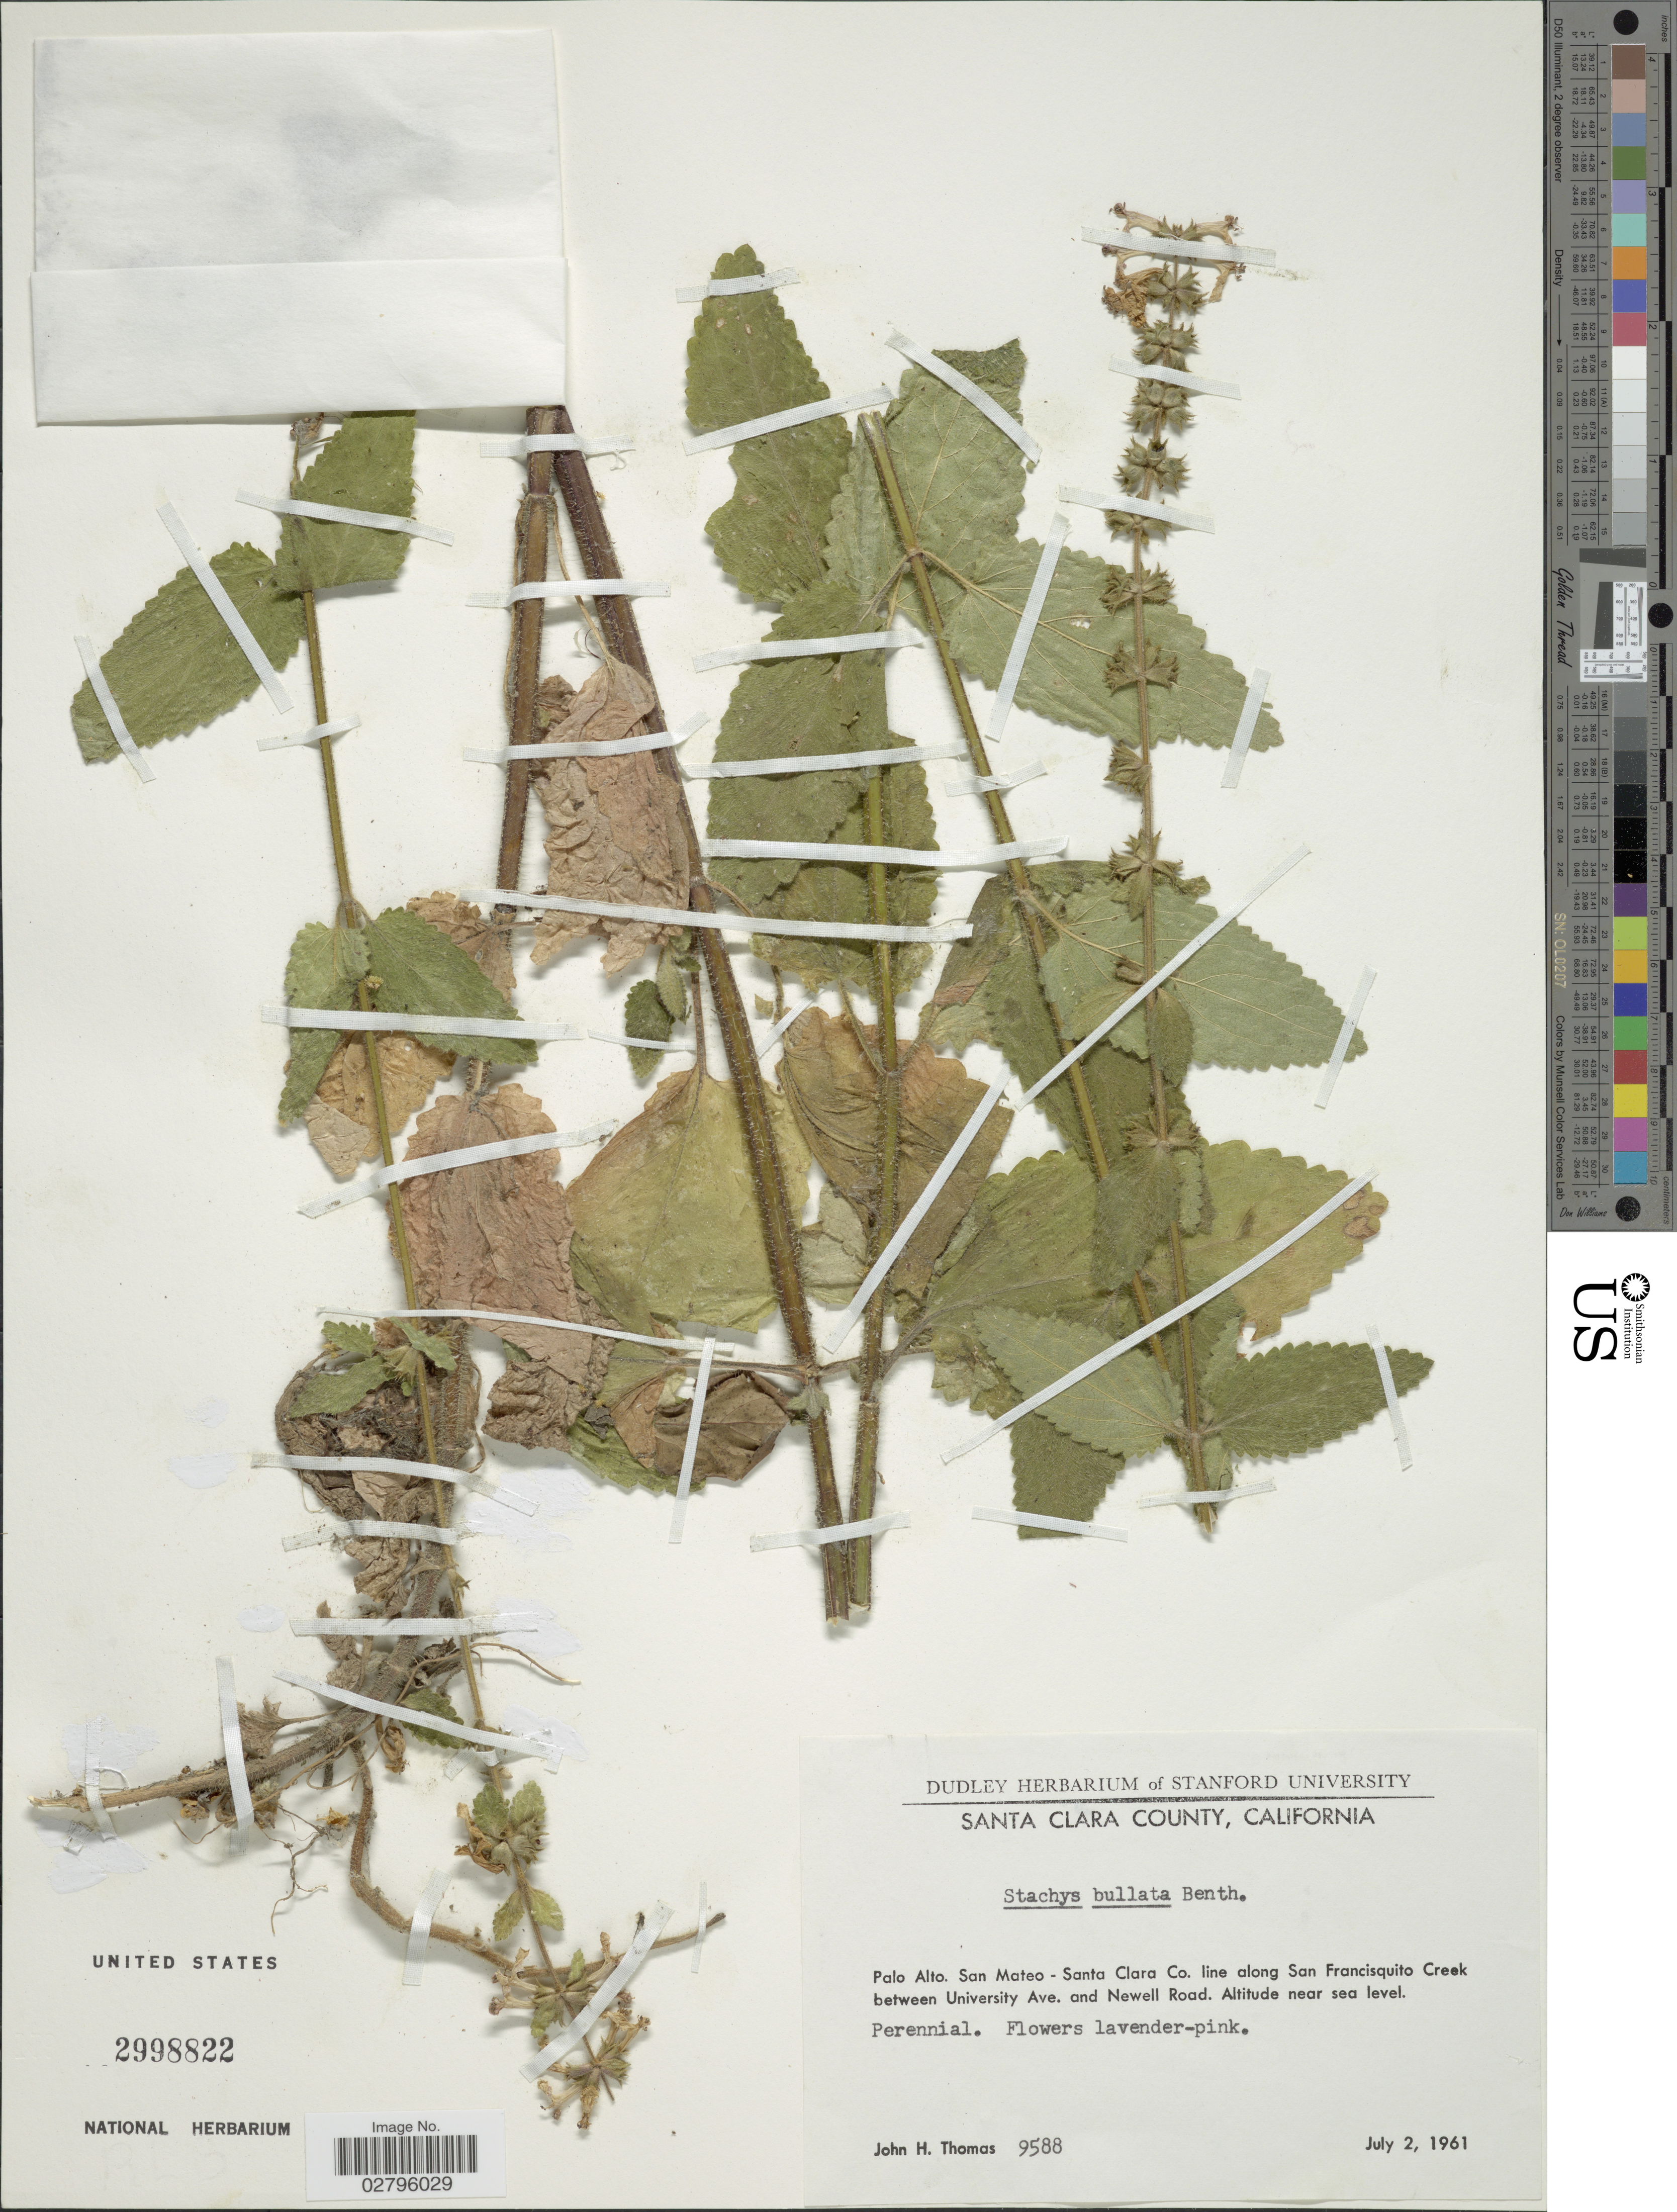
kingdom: Plantae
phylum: Tracheophyta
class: Magnoliopsida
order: Lamiales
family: Lamiaceae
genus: Stachys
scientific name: Stachys bullata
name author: Benth.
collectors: J. H. Thomas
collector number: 9588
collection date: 1961-07-02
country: United States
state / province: California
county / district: Santa Clara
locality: Santa Clara County, Palo Alto. San Mateo - Santa Clara Co. line along San Francisquito Creek between University Ave. and Newell Road.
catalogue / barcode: US 2998822